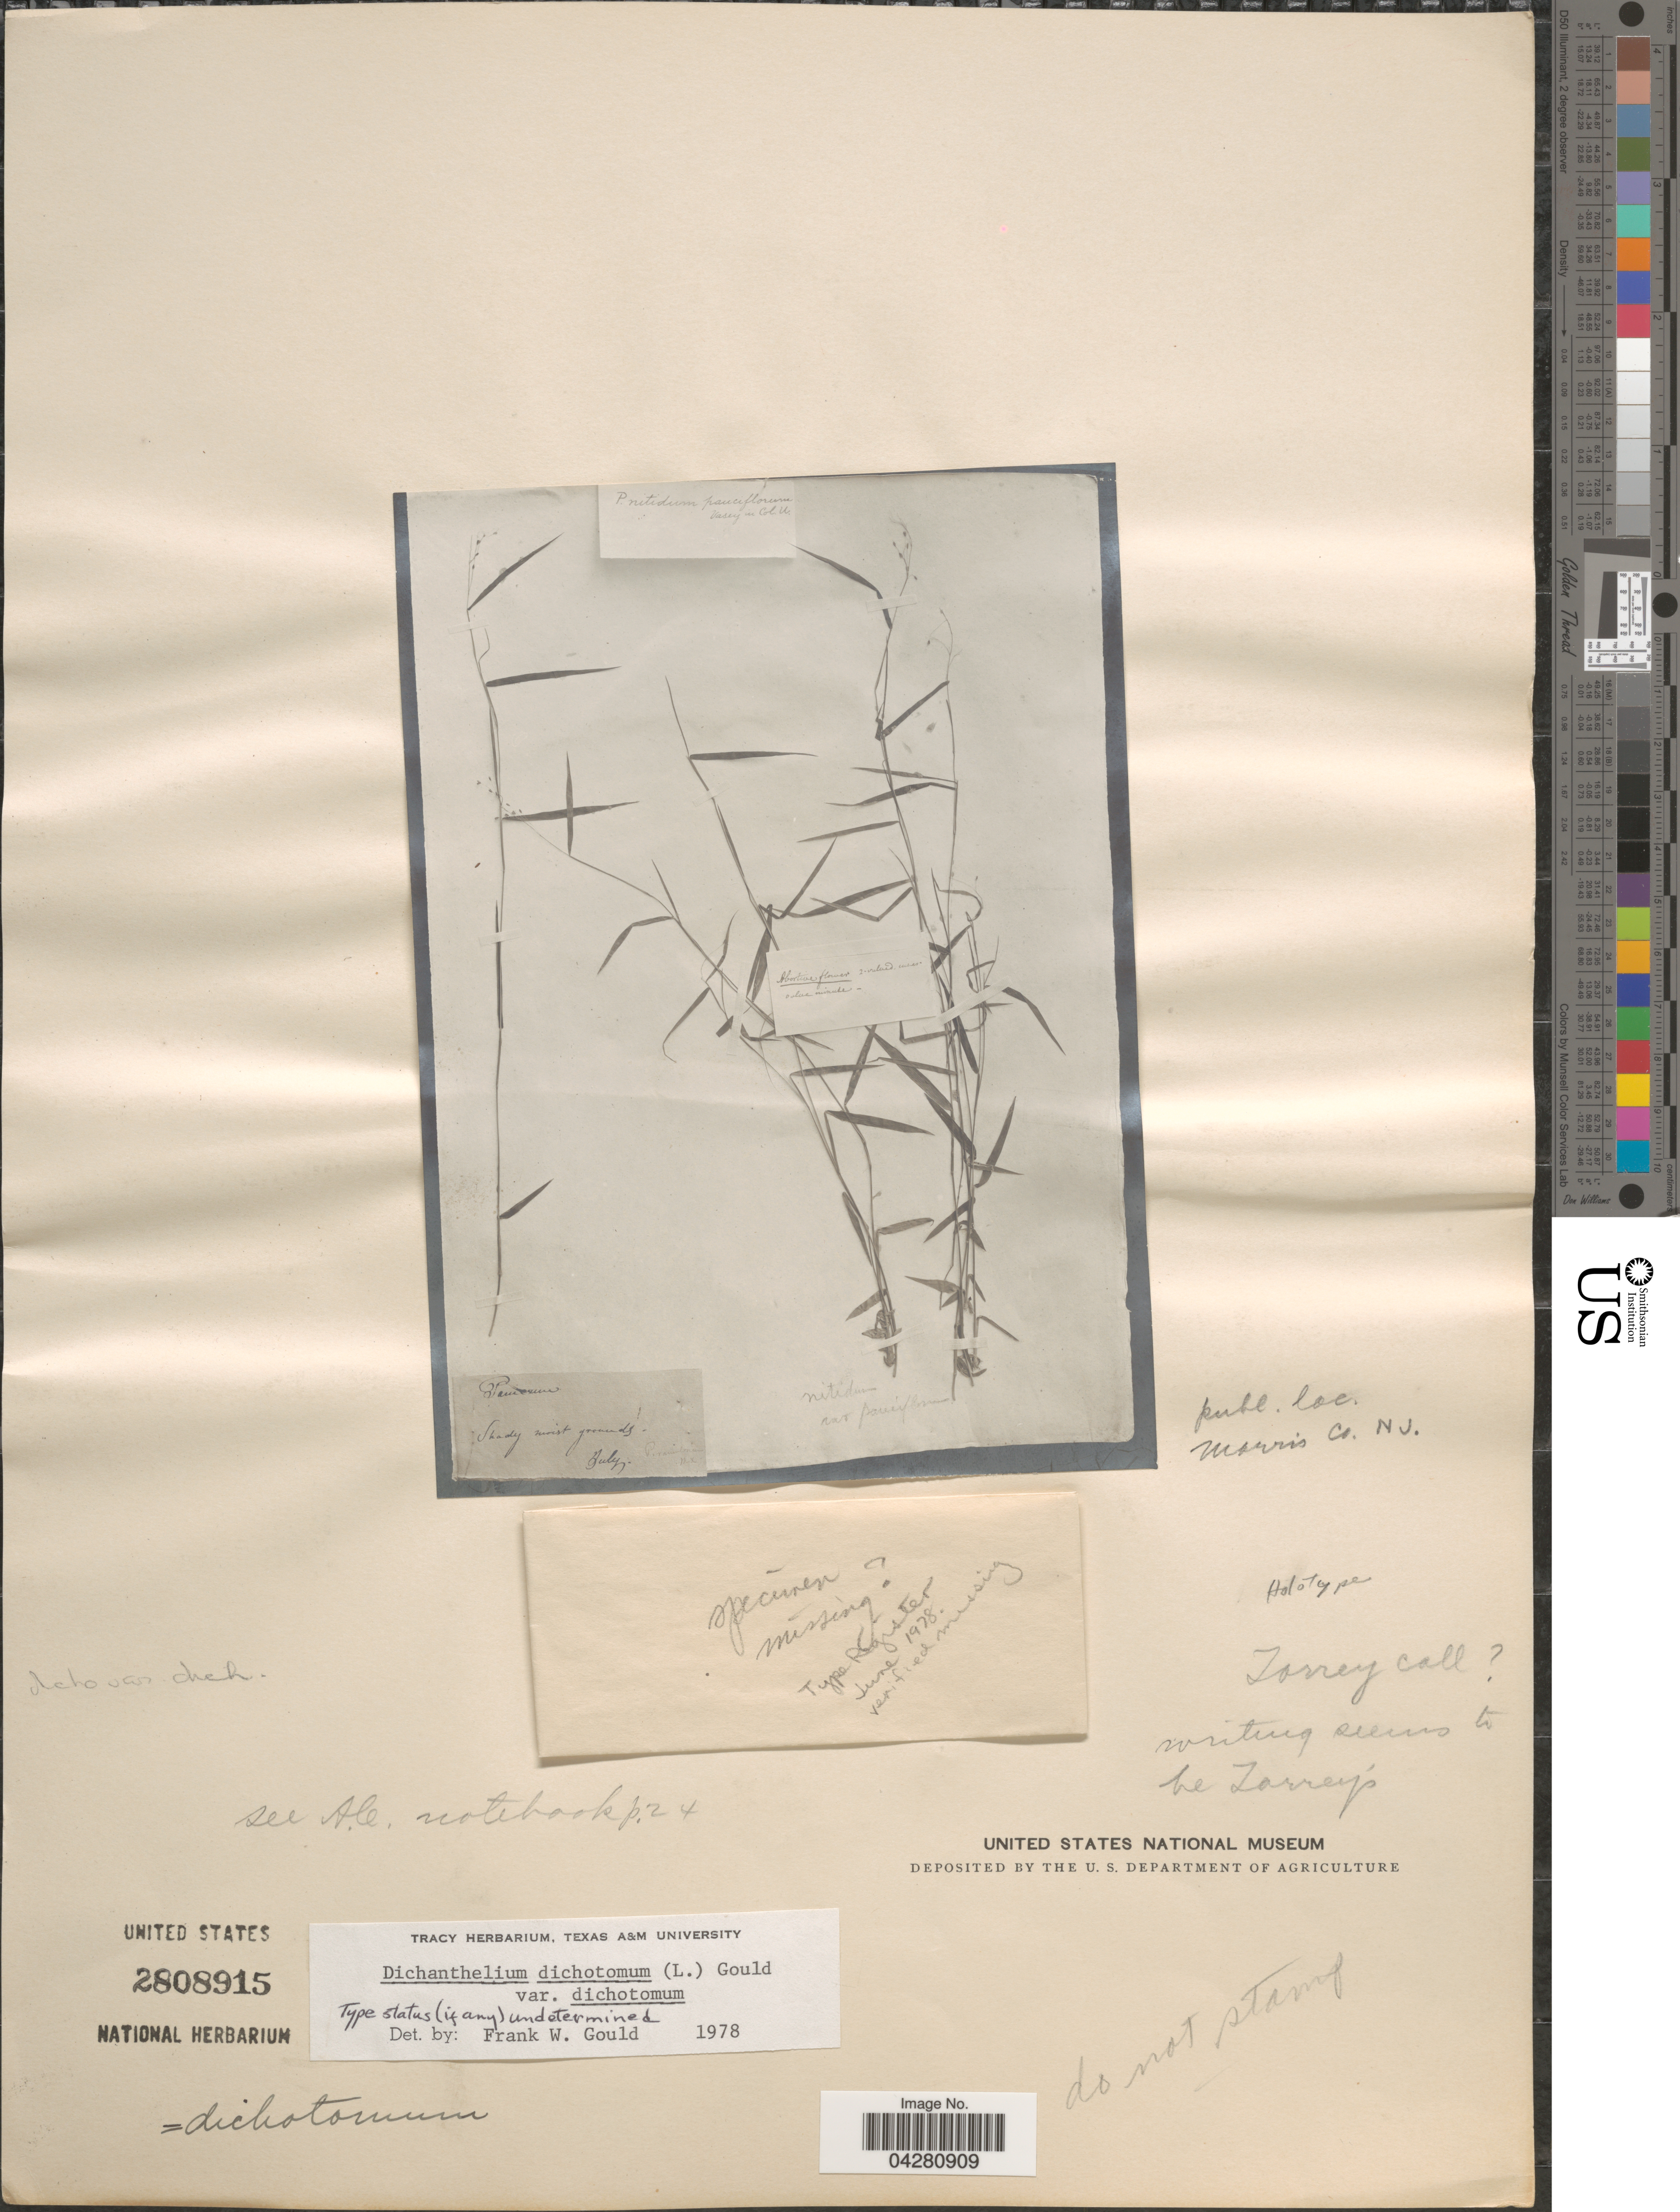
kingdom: Plantae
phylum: Tracheophyta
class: Liliopsida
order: Poales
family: Poaceae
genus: Dichanthelium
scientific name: Dichanthelium dichotomum var. dichotomum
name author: (L.) Gould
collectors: Schultz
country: United States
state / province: New Jersey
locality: Shady moist grounds. Morris Co.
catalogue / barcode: US 2808915